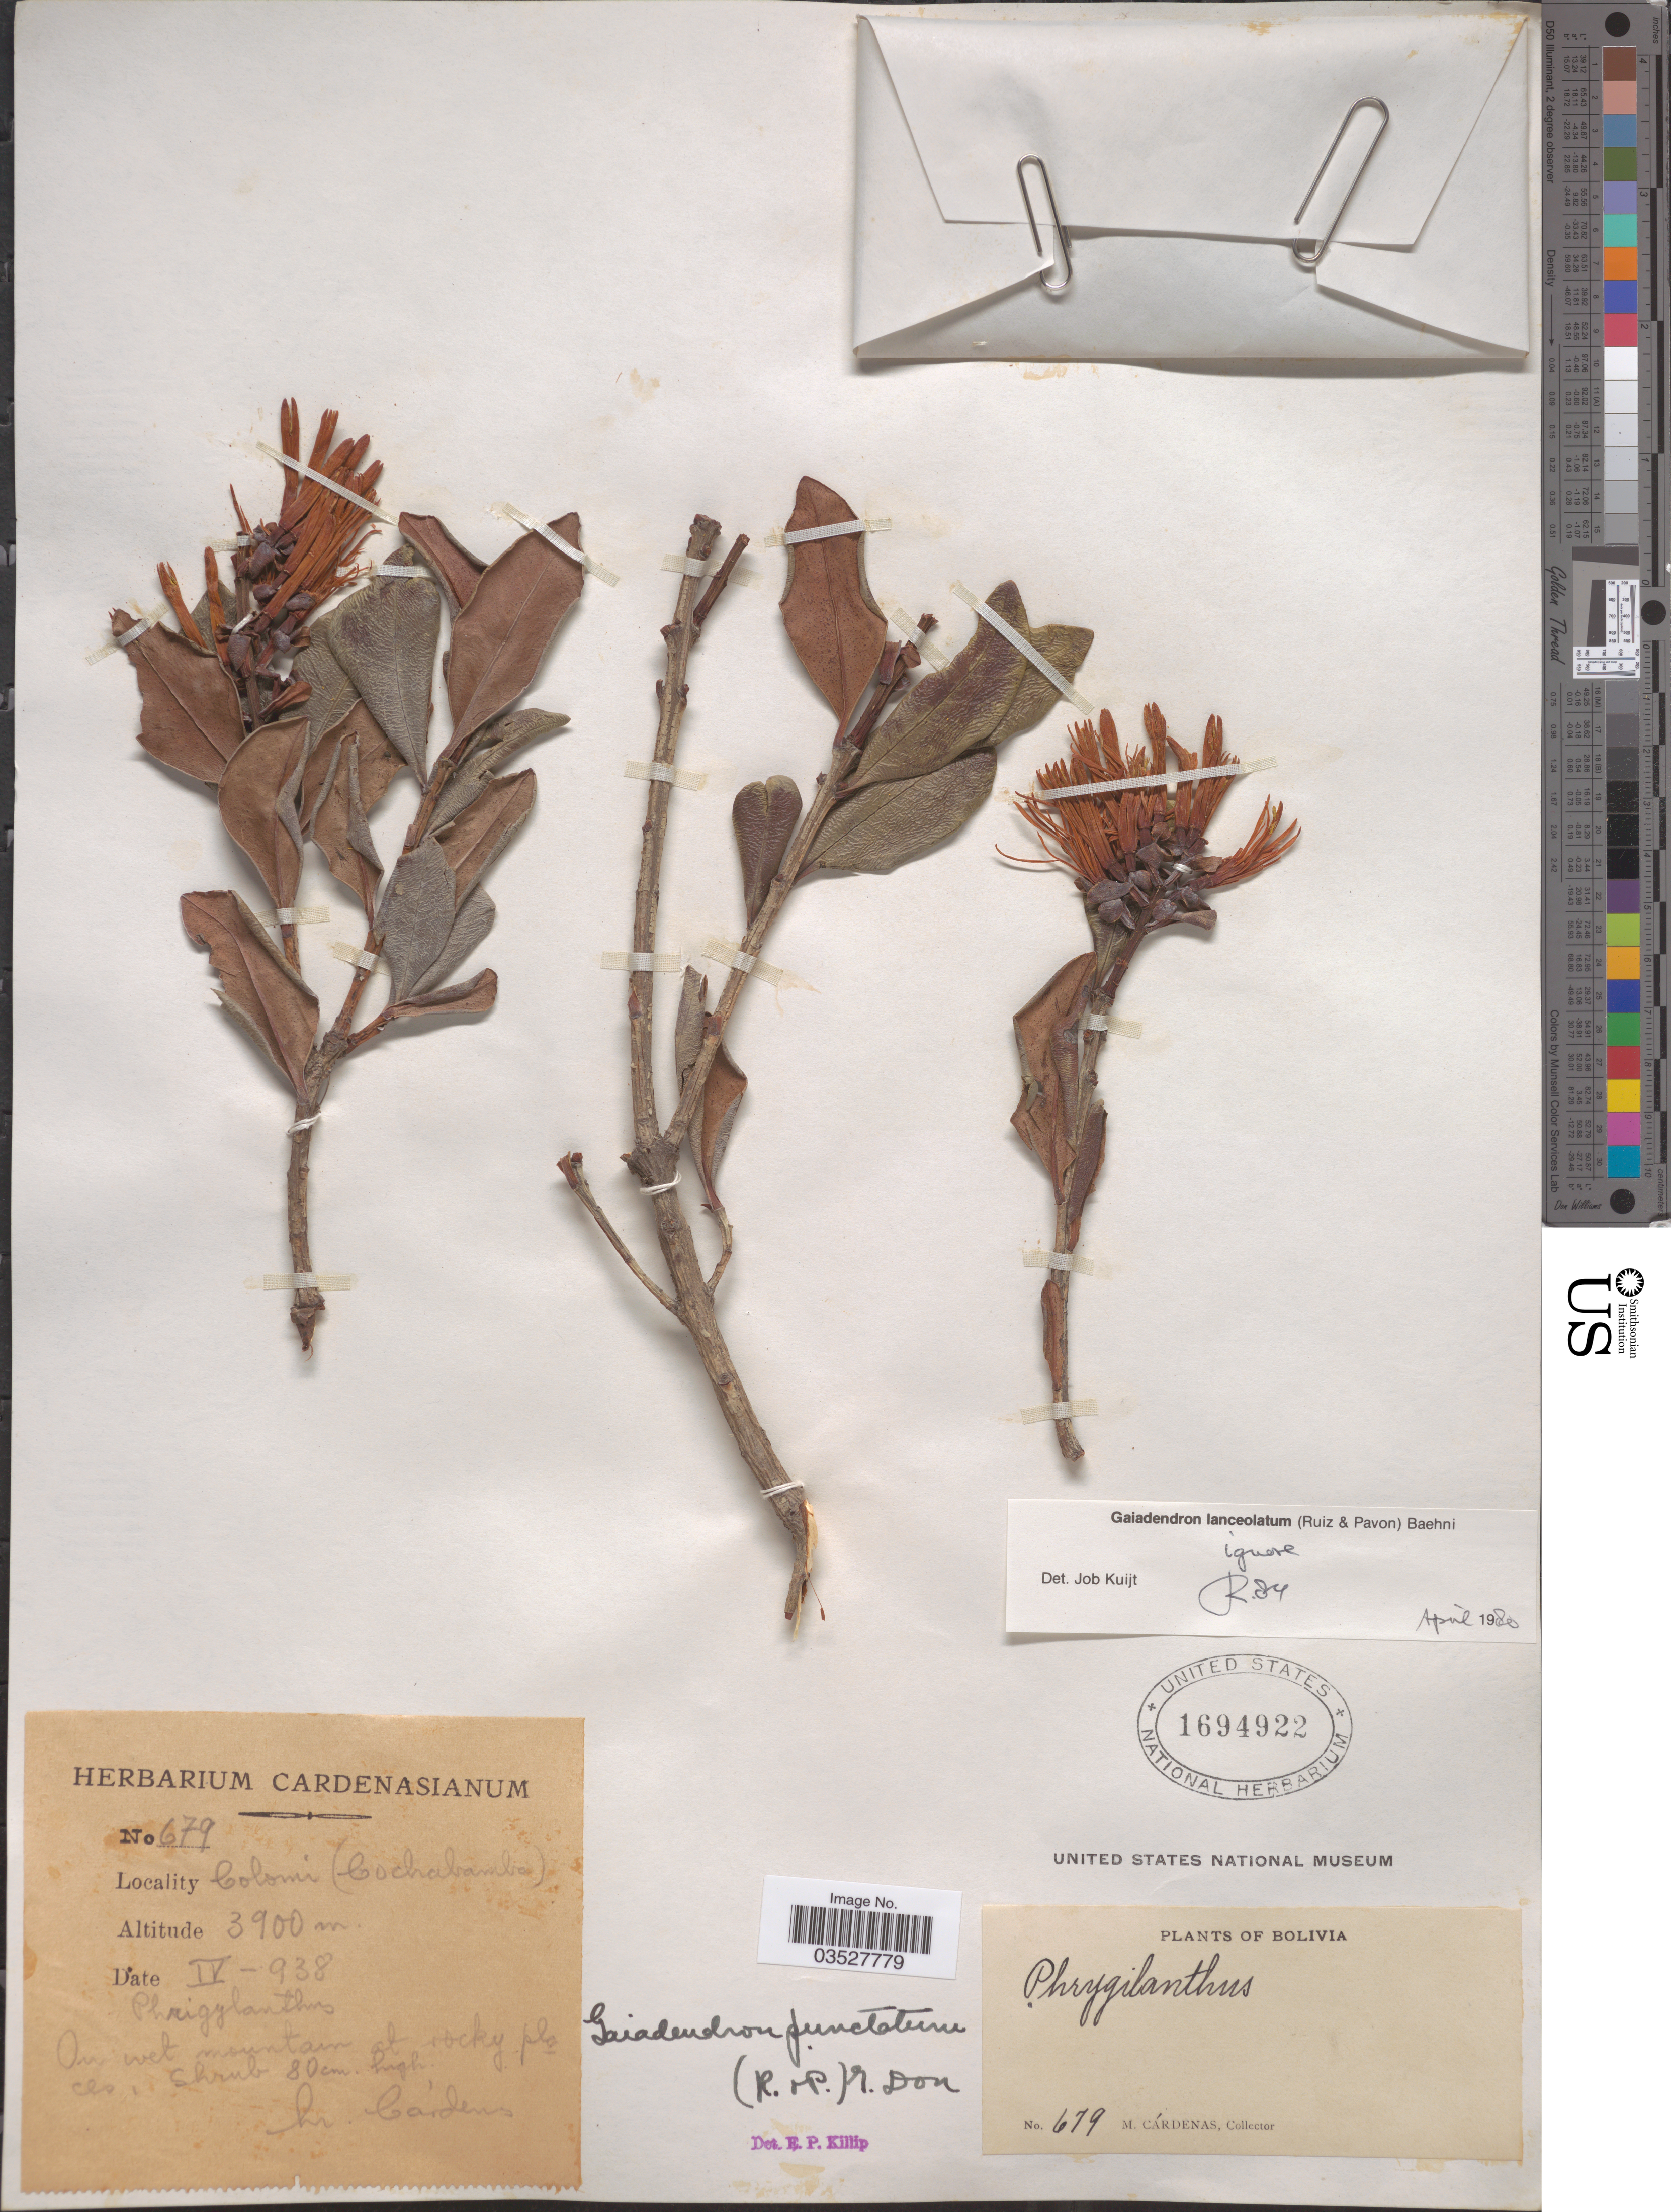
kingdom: Plantae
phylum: Tracheophyta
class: Magnoliopsida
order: Santalales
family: Loranthaceae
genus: Gaiadendron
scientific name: Gaiadendron punctatum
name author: (Ruiz & Pav.) G. Don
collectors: M. Cárdenas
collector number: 679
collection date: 1938-04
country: Bolivia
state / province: Cochabamba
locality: Colomi.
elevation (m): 3900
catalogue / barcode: US 1694922